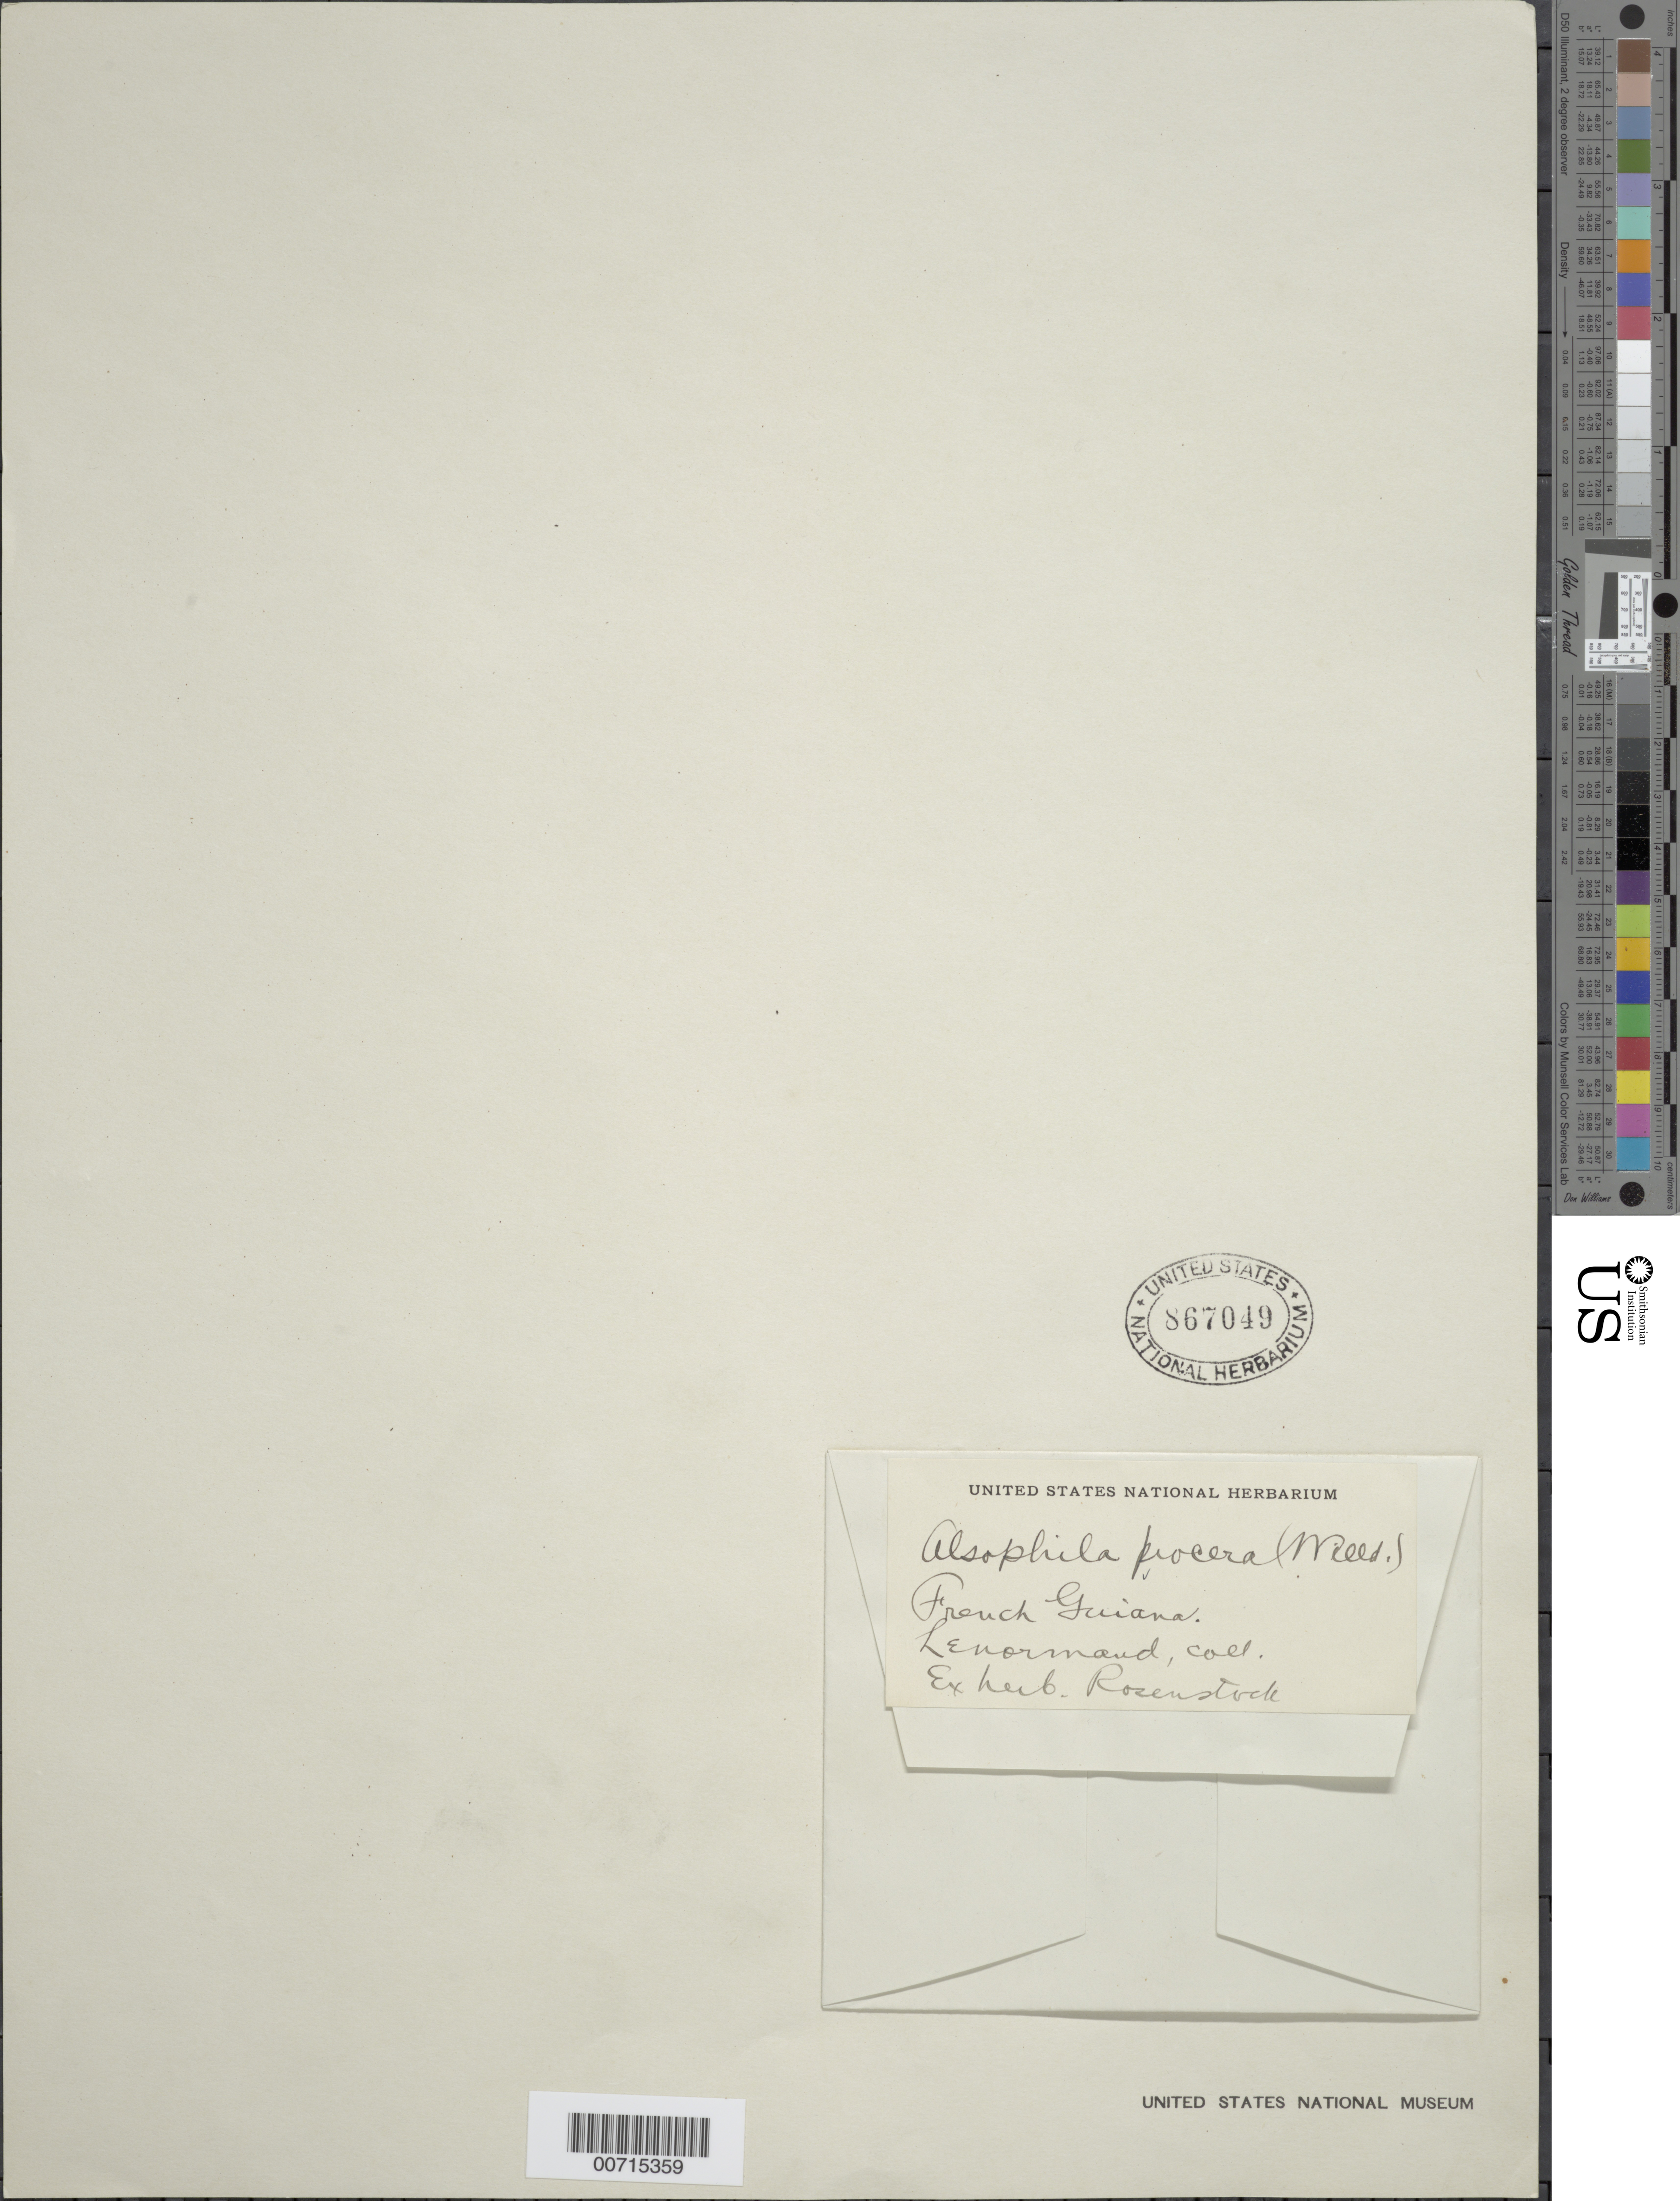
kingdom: Plantae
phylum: Tracheophyta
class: Polypodiopsida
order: Cyatheales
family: Cyatheaceae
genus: Cyathea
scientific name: Cyathea pungens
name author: (Willd.) Domin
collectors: S. Lenormand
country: French Guiana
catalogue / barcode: US 867049